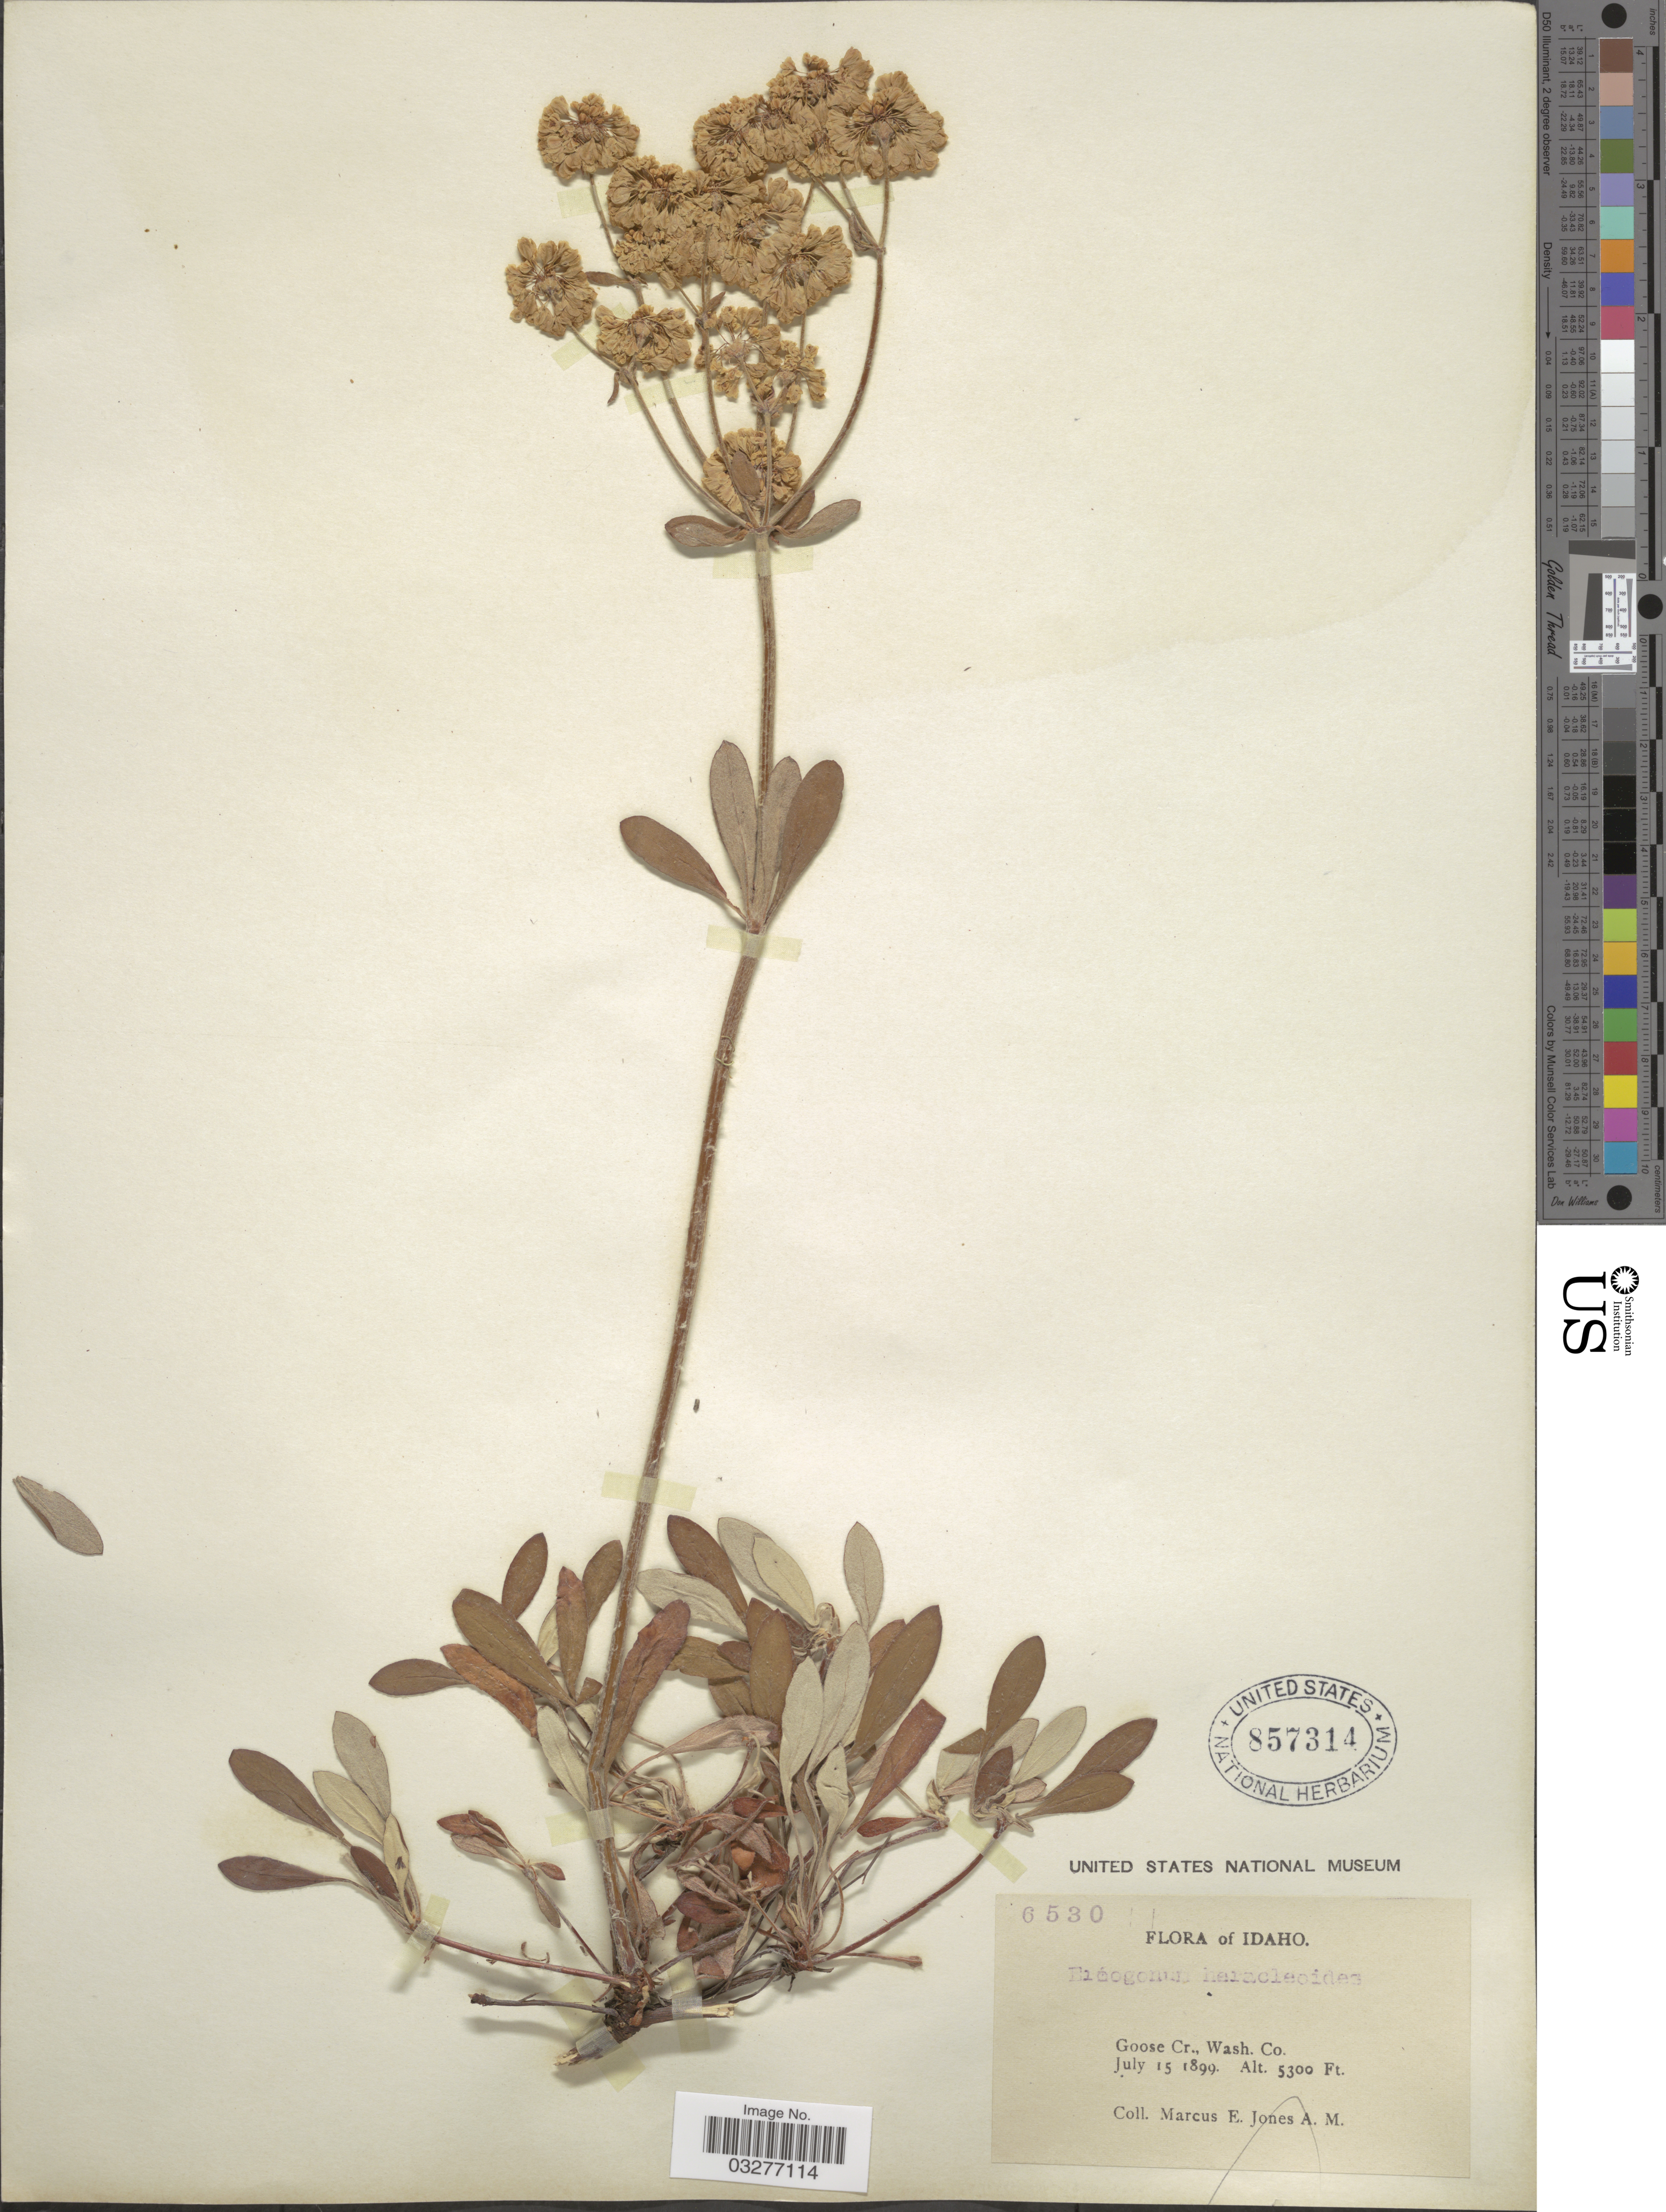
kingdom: Plantae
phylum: Tracheophyta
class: Magnoliopsida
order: Caryophyllales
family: Polygonaceae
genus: Eriogonum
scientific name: Eriogonum heracleoides var. heracleoides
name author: Nutt.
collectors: M. E. Jones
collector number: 6530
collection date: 1899-07-15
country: United States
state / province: Idaho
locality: Goose Cr., Wash. Co.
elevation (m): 1615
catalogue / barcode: US 857314